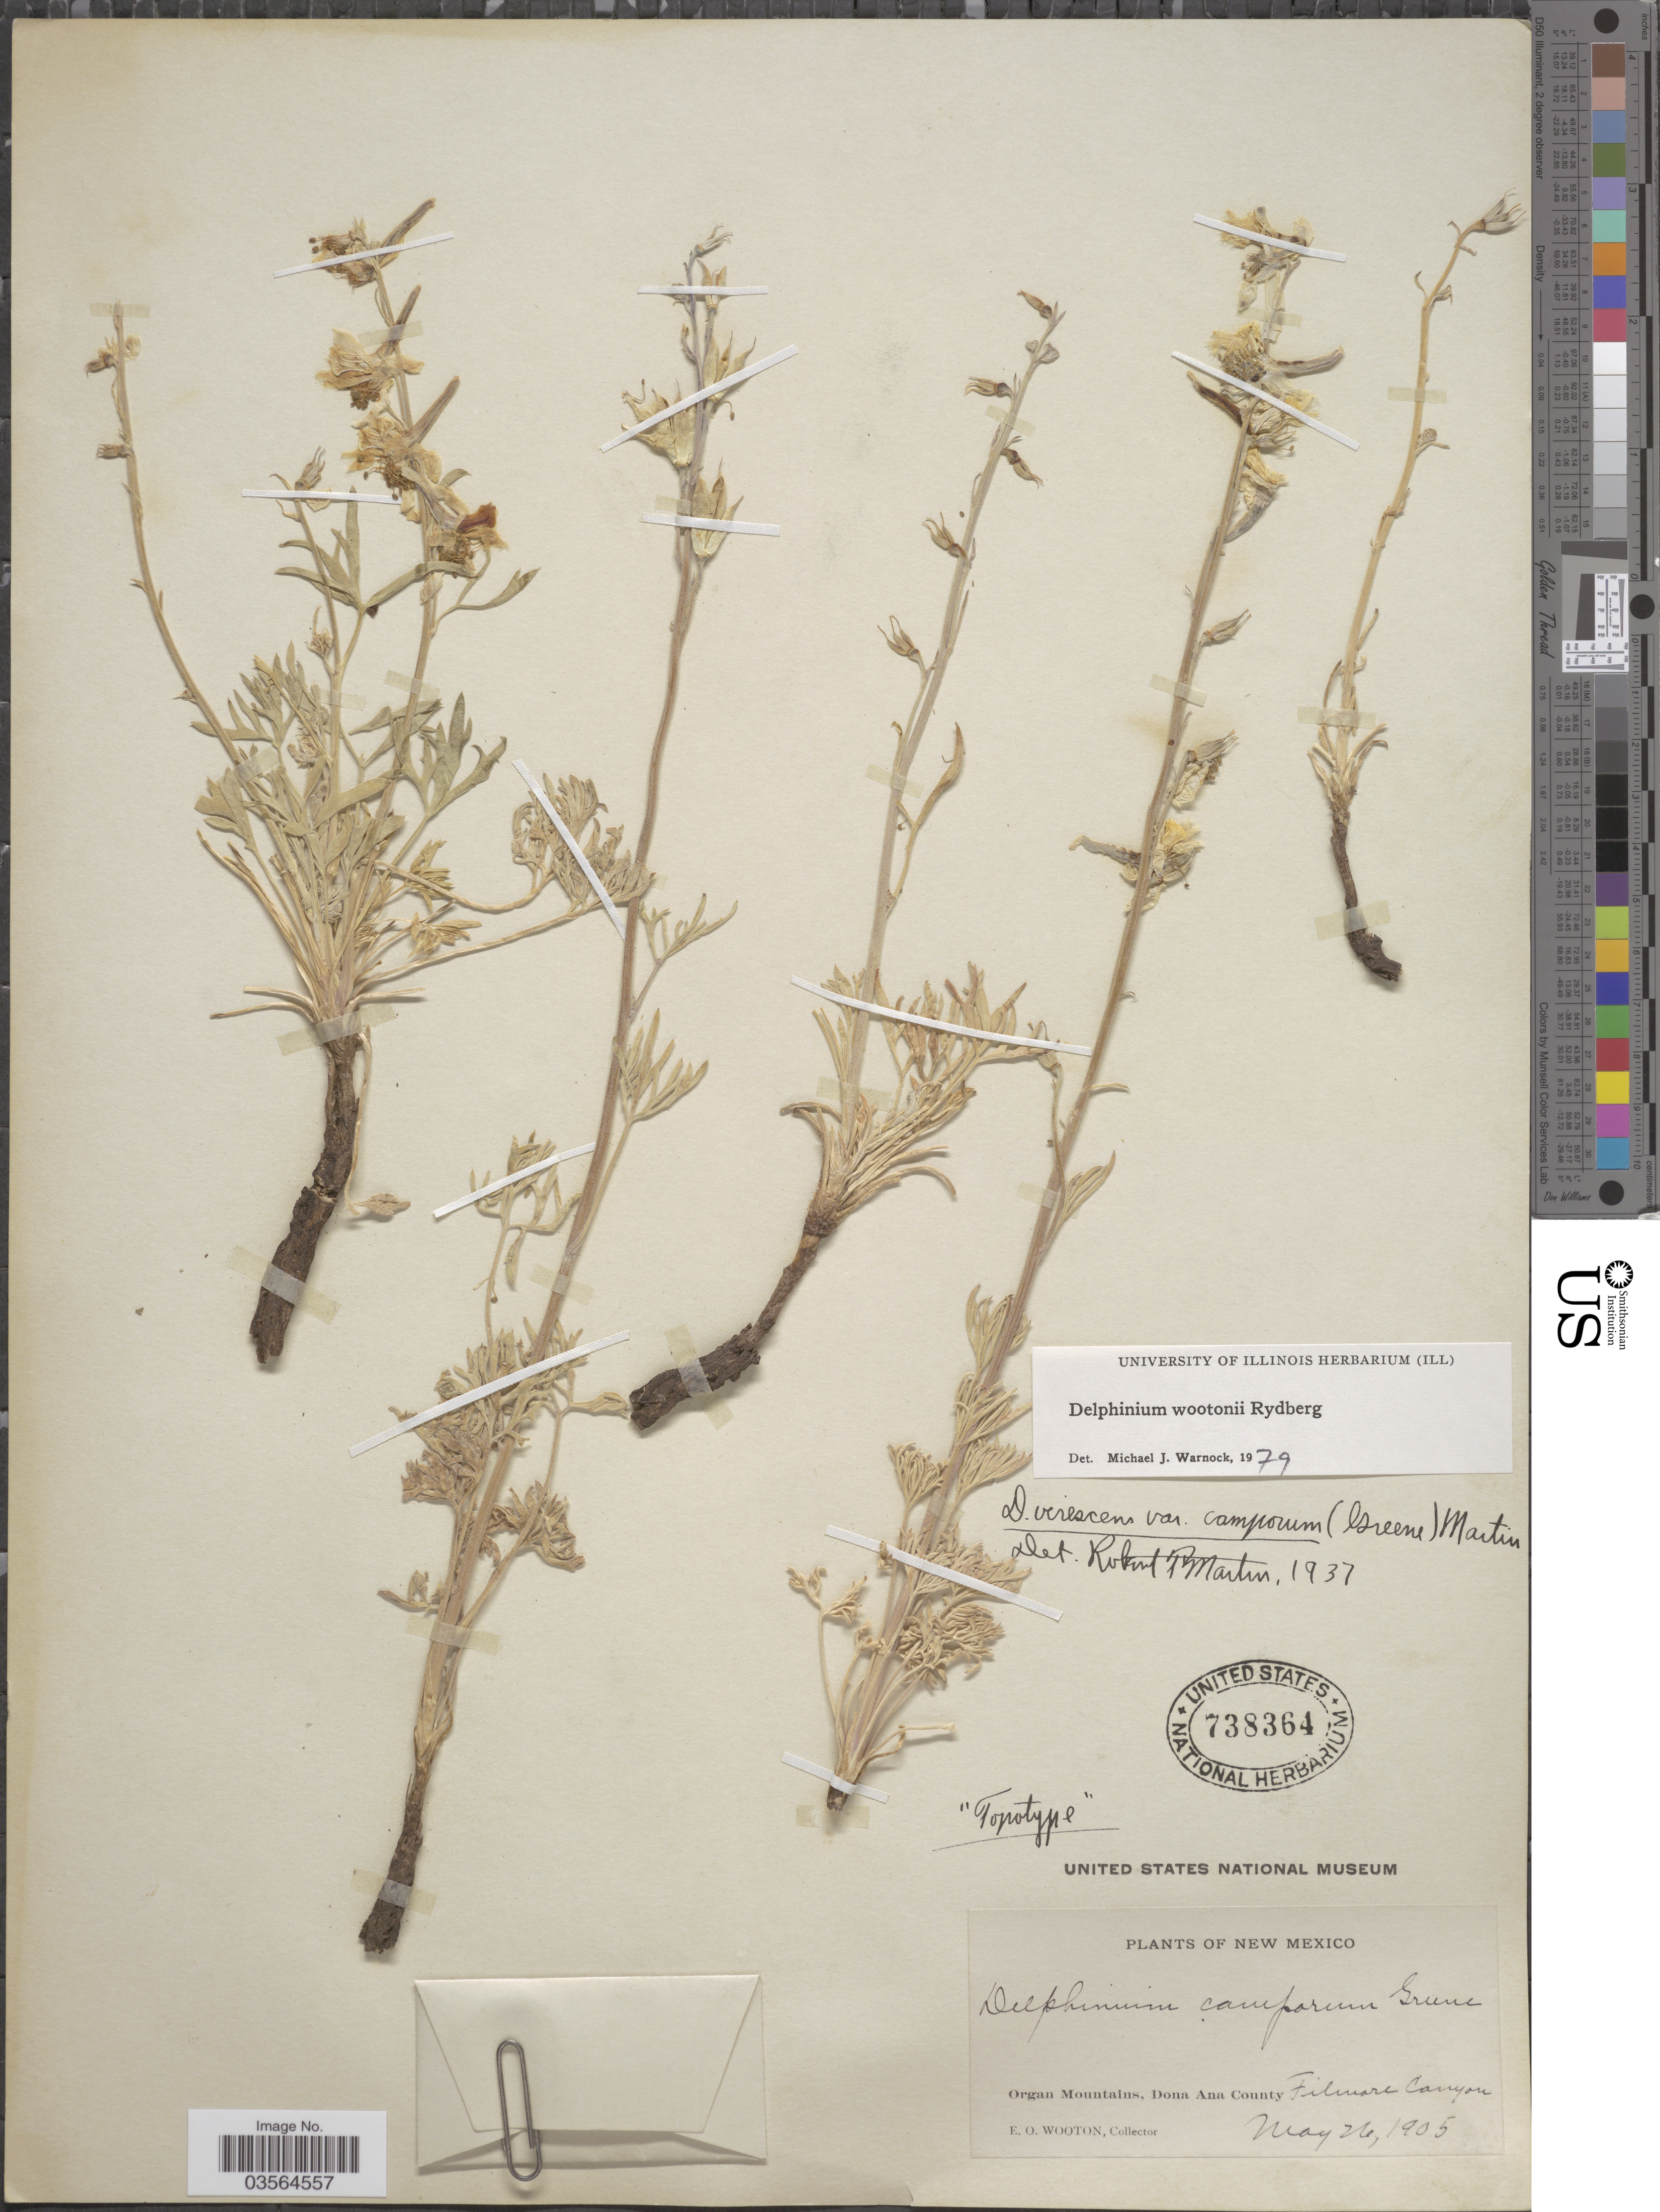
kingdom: Plantae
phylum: Tracheophyta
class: Magnoliopsida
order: Ranunculales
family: Ranunculaceae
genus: Delphinium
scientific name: Delphinium wootonii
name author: Rydb.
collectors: E. O. Wooton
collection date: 1905-05-26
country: United States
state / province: New Mexico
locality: Organ Mountains, Dona Ana County. Filmore Canyon.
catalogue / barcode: US 738364